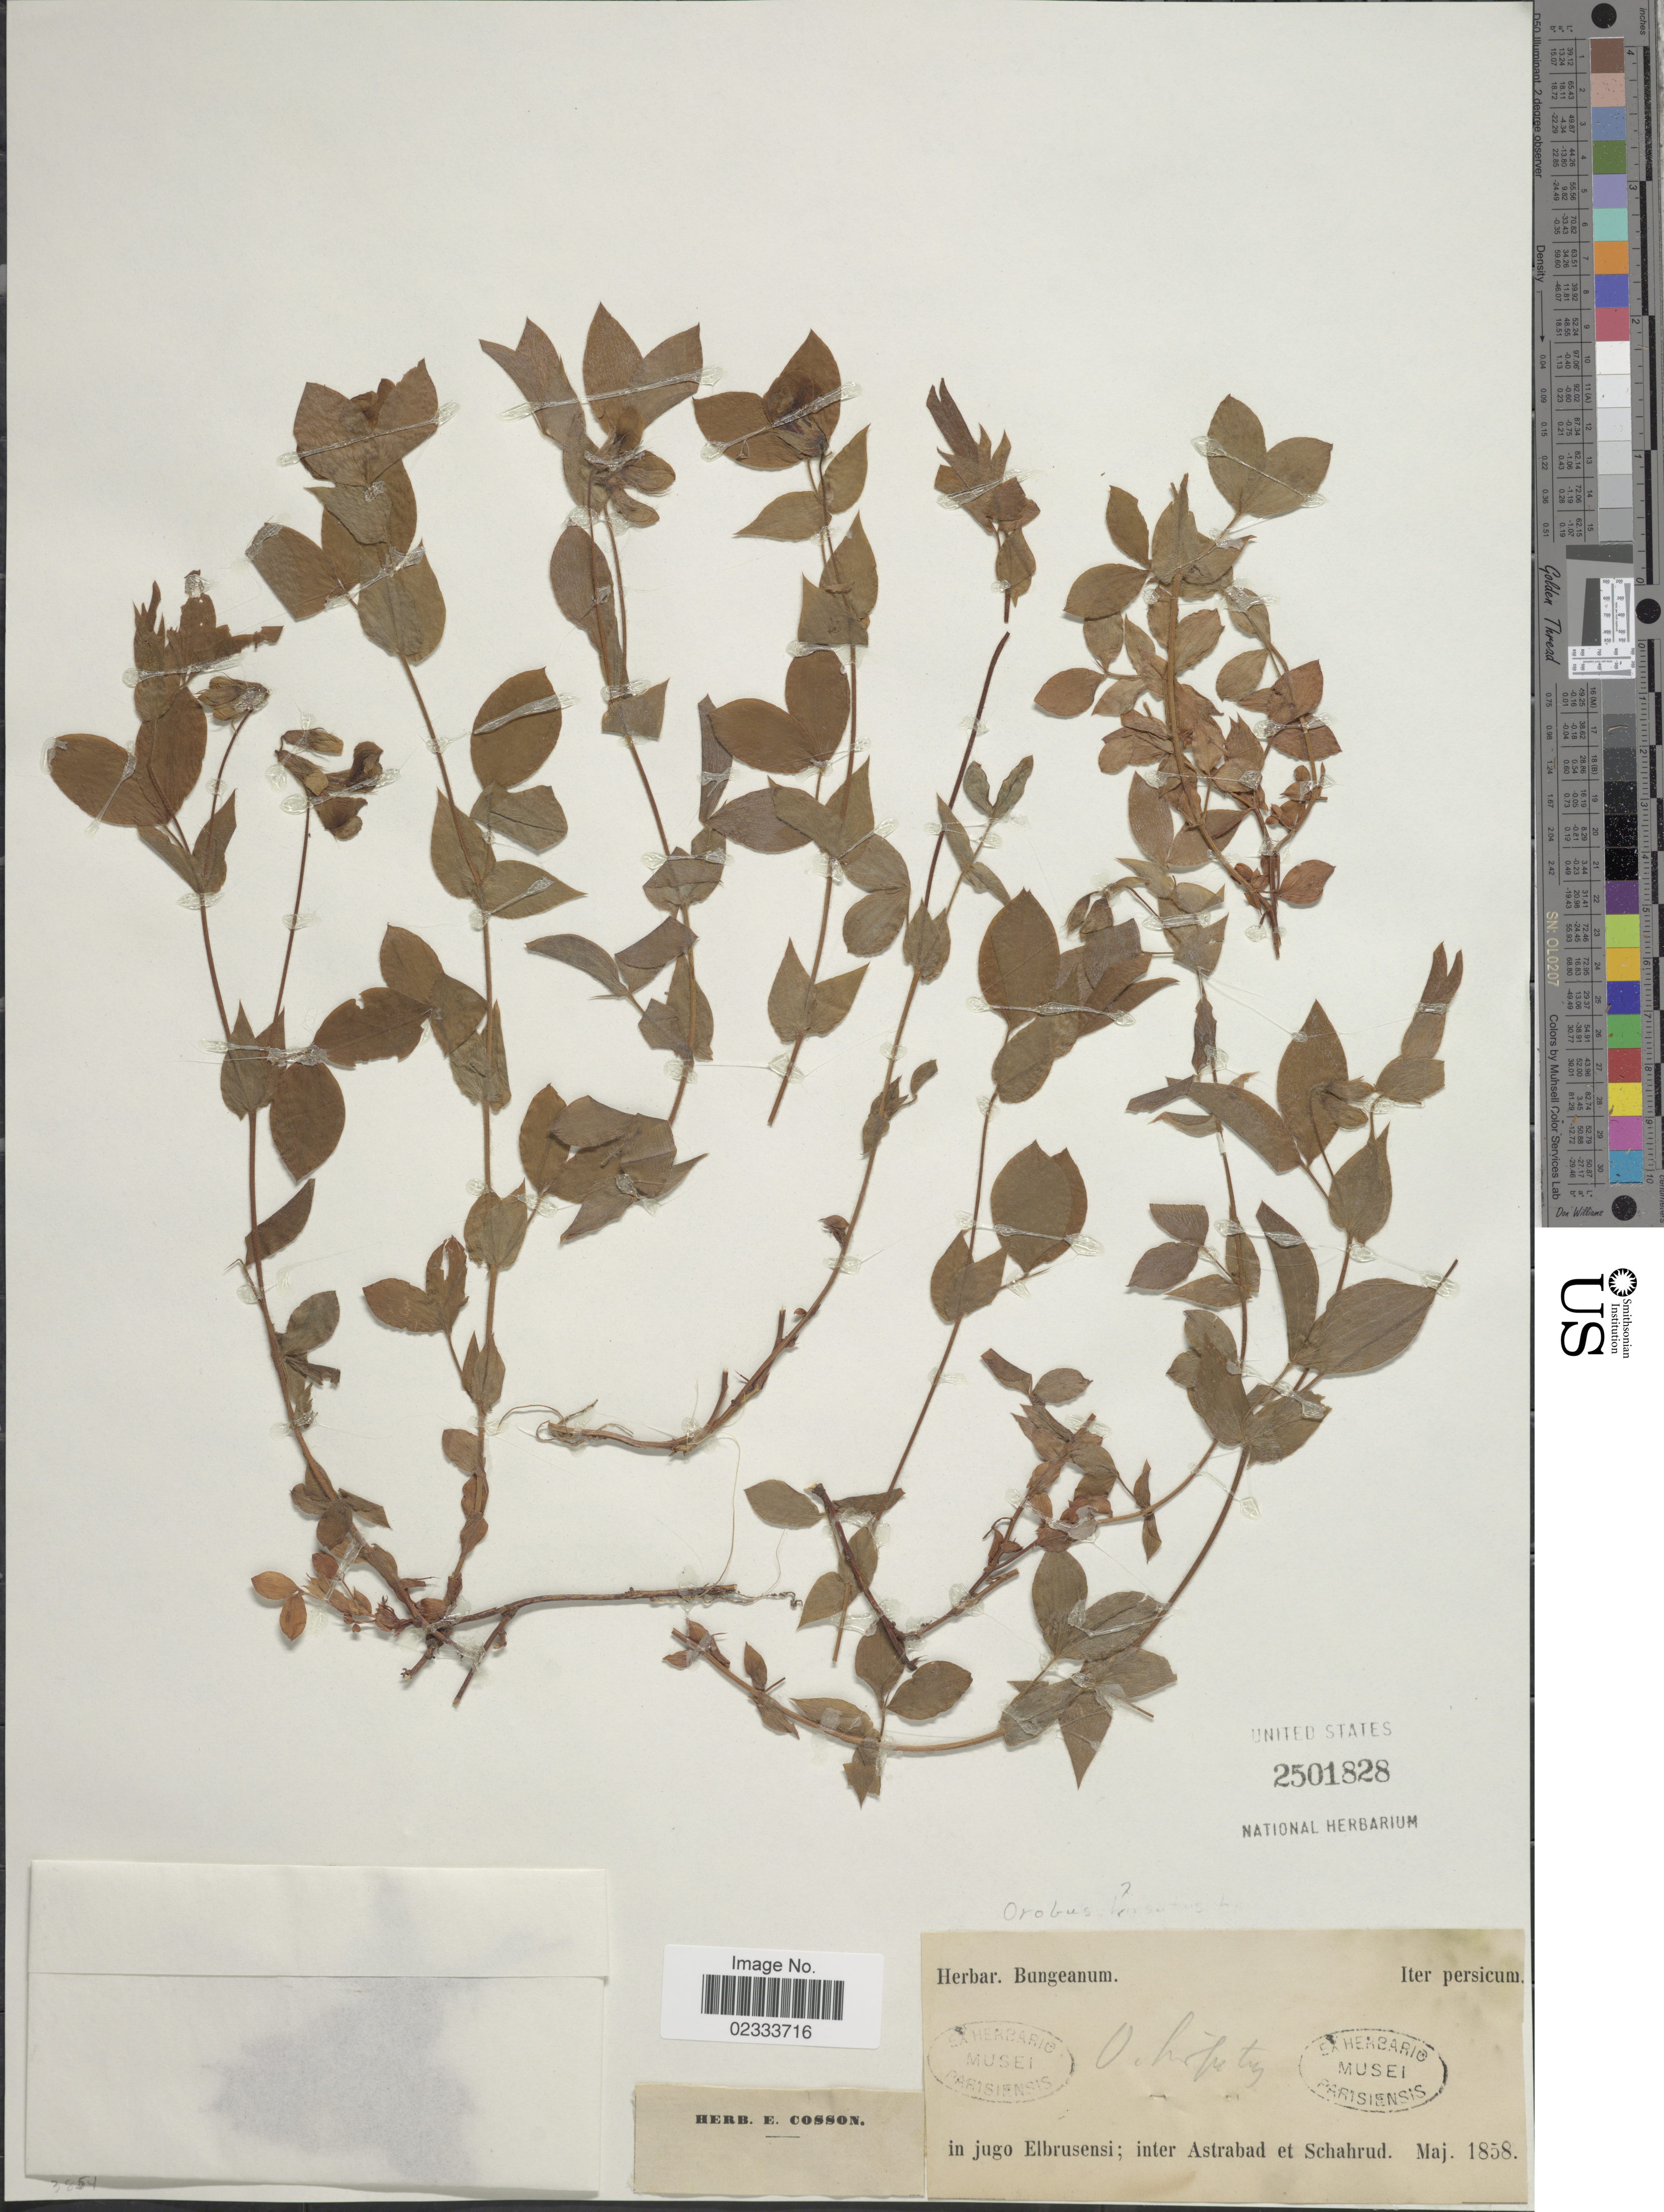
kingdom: Plantae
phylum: Tracheophyta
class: Magnoliopsida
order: Fabales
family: Fabaceae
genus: Lathyrus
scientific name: Lathyrus sp.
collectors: ex herb. Bungeanum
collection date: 1858-05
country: Iran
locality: Persicum, in jugo Elbrusensi; inter Astrabad et Schahrud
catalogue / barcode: US 2501828